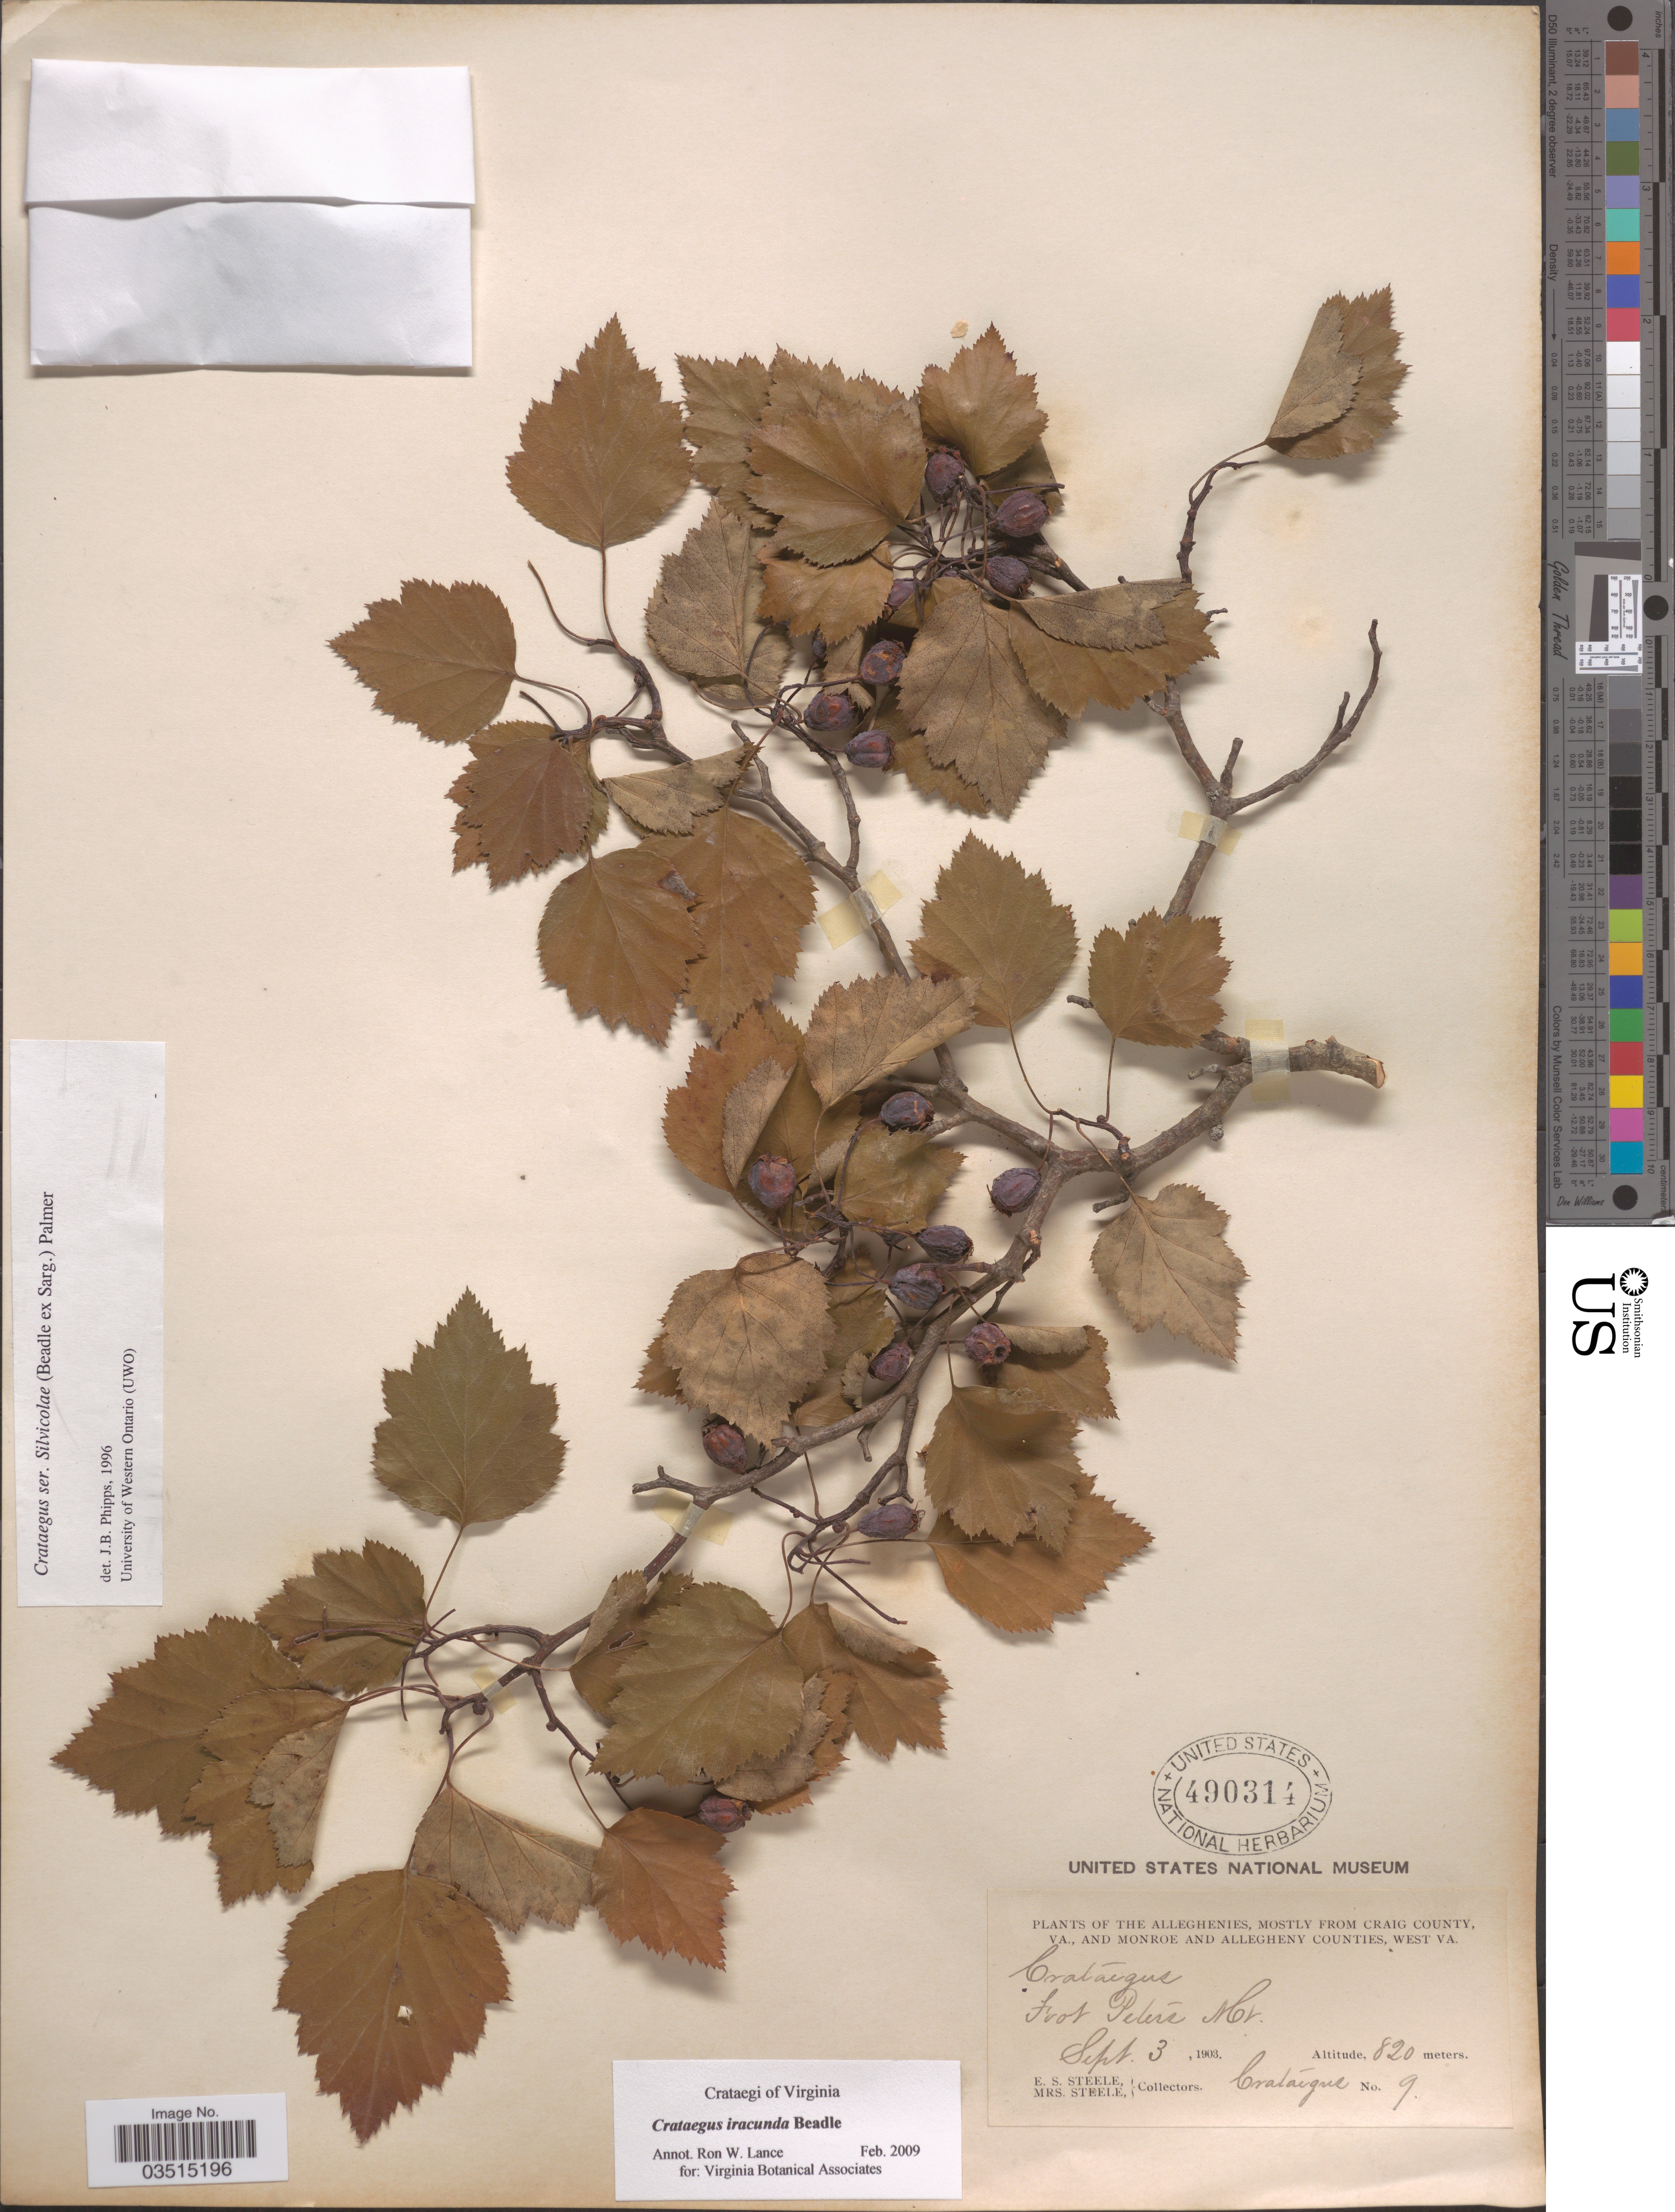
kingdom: Plantae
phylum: Tracheophyta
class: Magnoliopsida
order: Rosales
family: Rosaceae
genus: Crataegus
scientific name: Crataegus iracunda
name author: Beadle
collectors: E. Steele & Mrs. E. S. Steele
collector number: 9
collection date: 1903-09-03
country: United States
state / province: Virginia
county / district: Craig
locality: The Alleghenies, mostly from Craig County, Va., and Monroe and Allegheny Counties, West Va. Foot Peters Mt.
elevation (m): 820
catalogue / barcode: US 490314